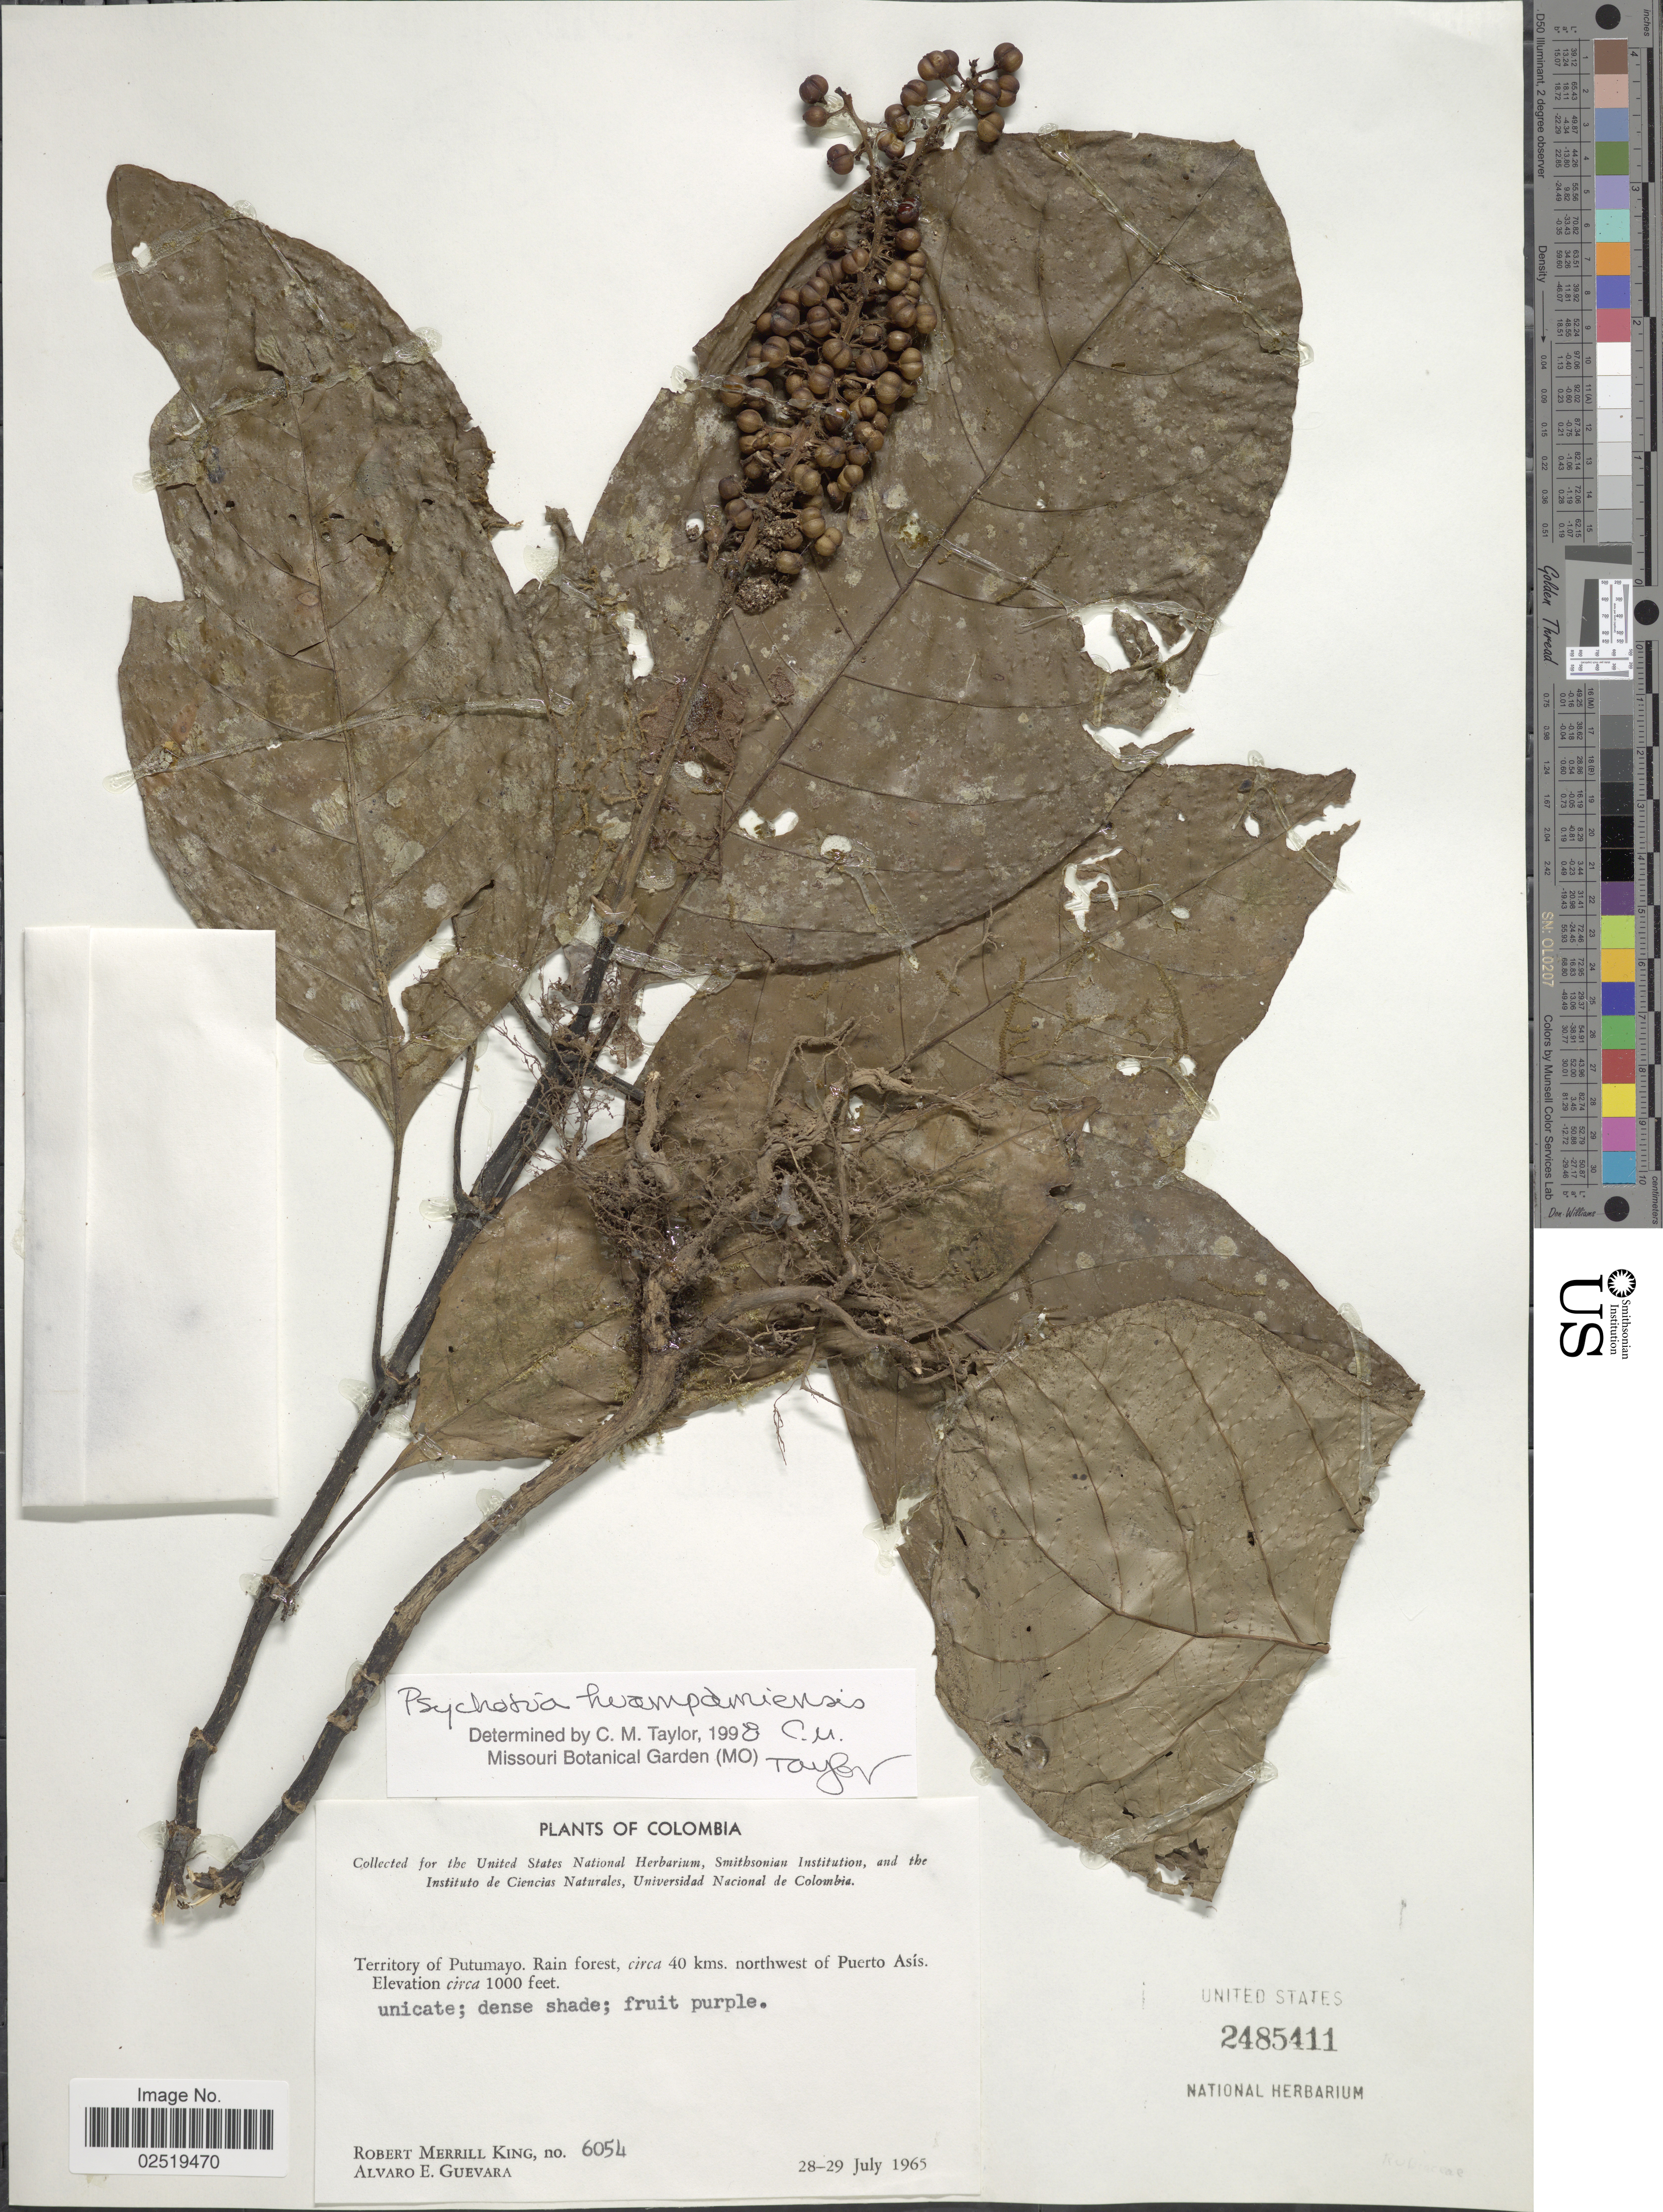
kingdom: Plantae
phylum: Tracheophyta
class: Magnoliopsida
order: Gentianales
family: Rubiaceae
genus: Psychotria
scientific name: Psychotria huampamiensis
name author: C.M. Taylor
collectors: R. M. King & A. E. Guevara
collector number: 6054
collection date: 1965-07-28/1965-07-29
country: Colombia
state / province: Putumayo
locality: Territory of Putumayo, Rain forest circa 40 kms. northwest of Puerto Asis.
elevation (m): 305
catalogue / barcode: US 2485411